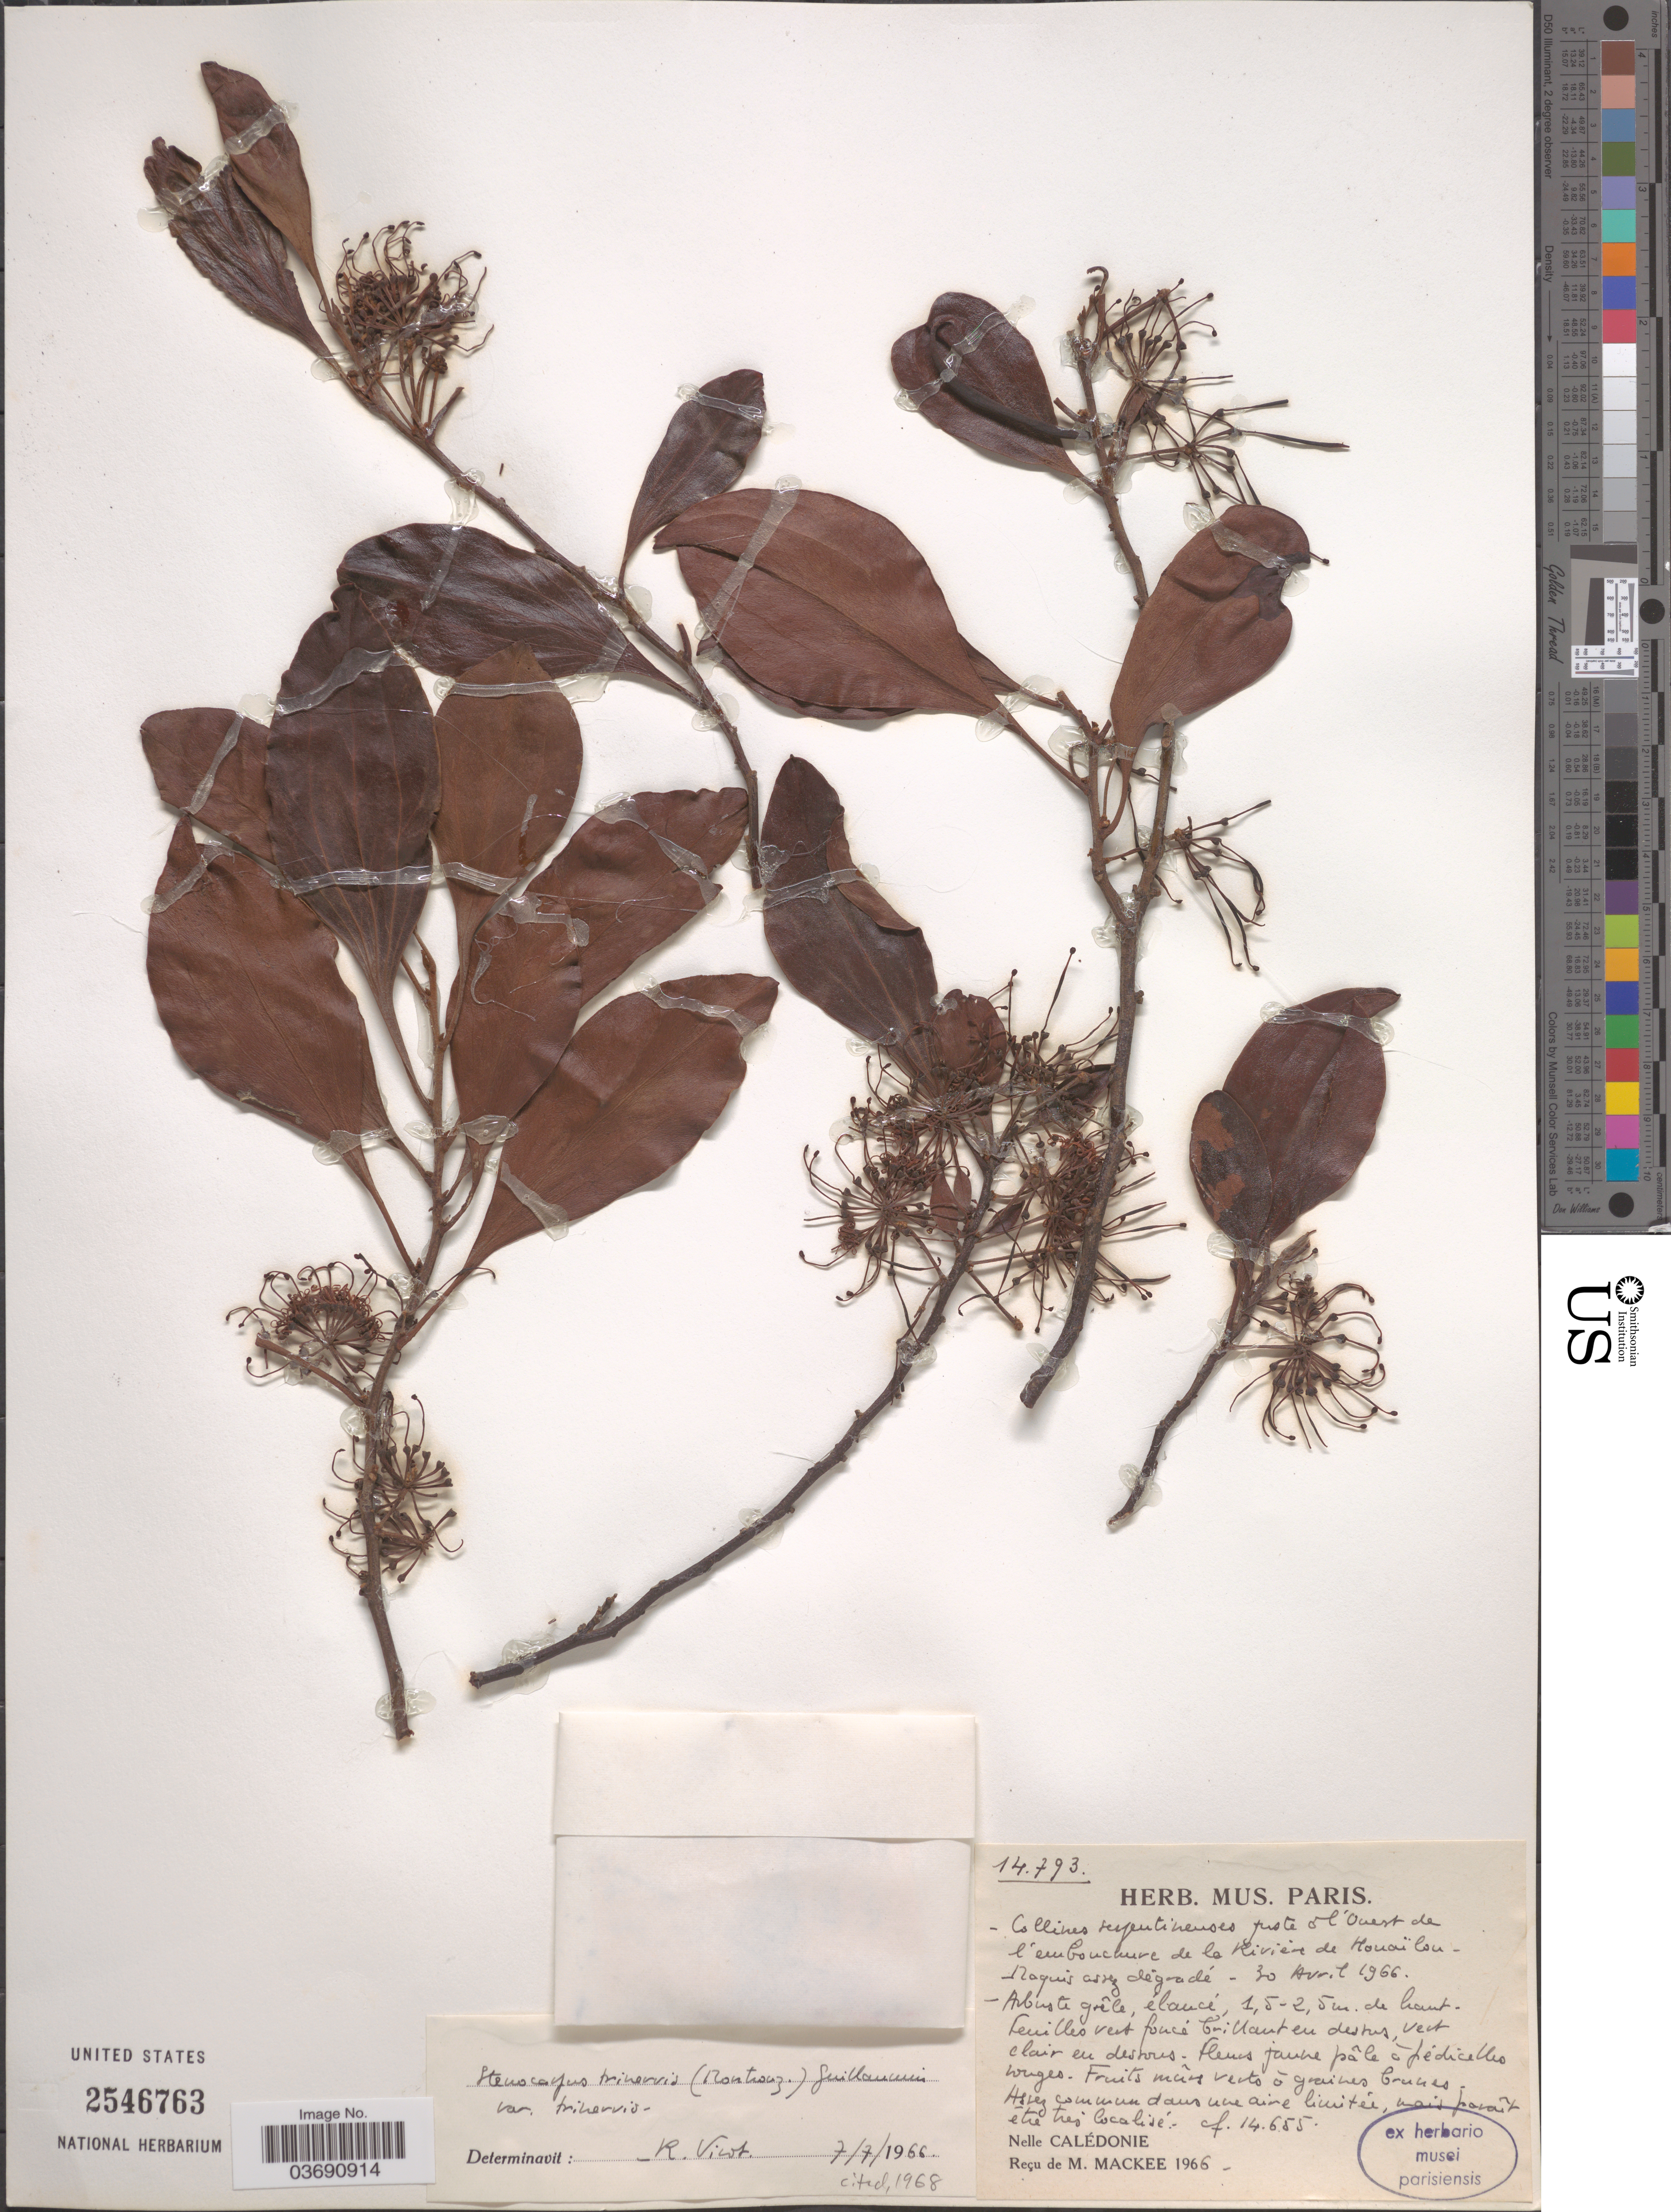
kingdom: Plantae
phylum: Tracheophyta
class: Magnoliopsida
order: Proteales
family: Proteaceae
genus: Stenocarpus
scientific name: Stenocarpus trinervis var. trinervis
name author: (Montrouz.) Guillaumin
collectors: M. Mackee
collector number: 14793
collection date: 1966-04-30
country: New Caledonia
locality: Collines serpentineuses juste á l'Ouest de l'embouchure de la Rivière de Houaïlou. Nelle Calédonie.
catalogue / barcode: US 2546763